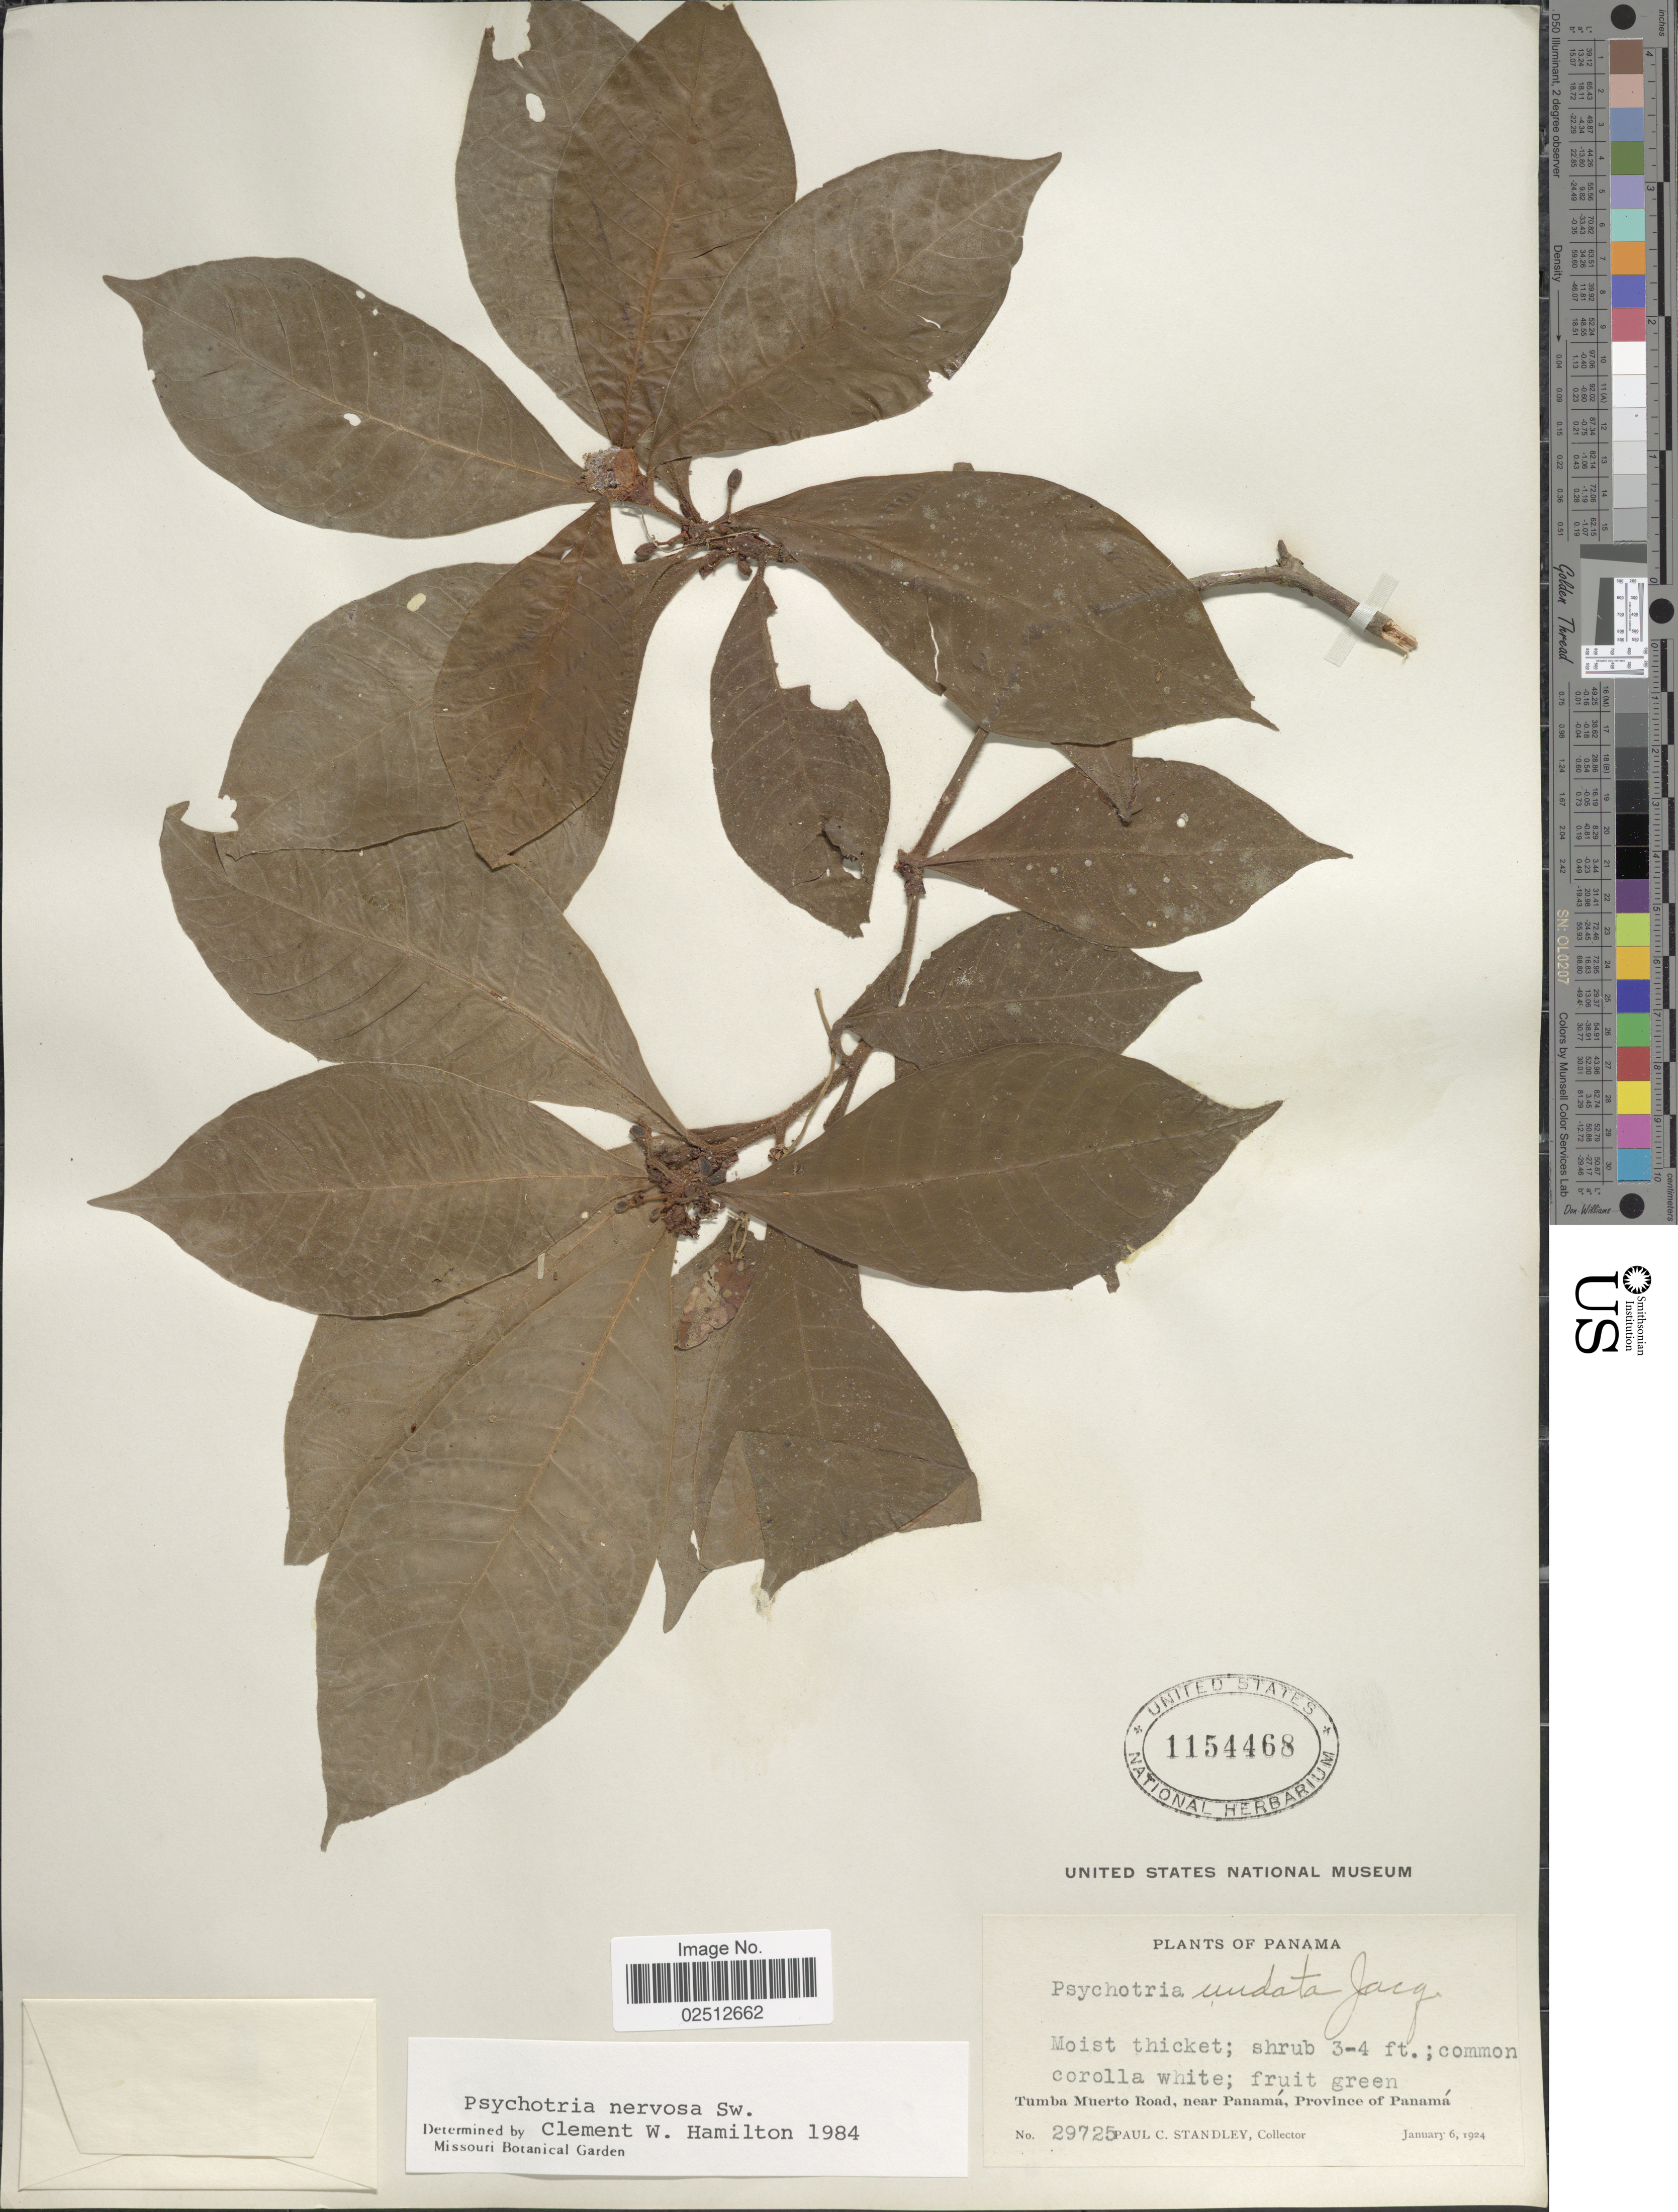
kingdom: Plantae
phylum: Tracheophyta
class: Magnoliopsida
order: Gentianales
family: Rubiaceae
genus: Psychotria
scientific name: Psychotria nervosa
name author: Sw.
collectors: P. C. Standley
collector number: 29725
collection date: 1924-01-06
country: Panama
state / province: Panamá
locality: Tumba Muerto Road, near Panama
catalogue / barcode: US 1154468